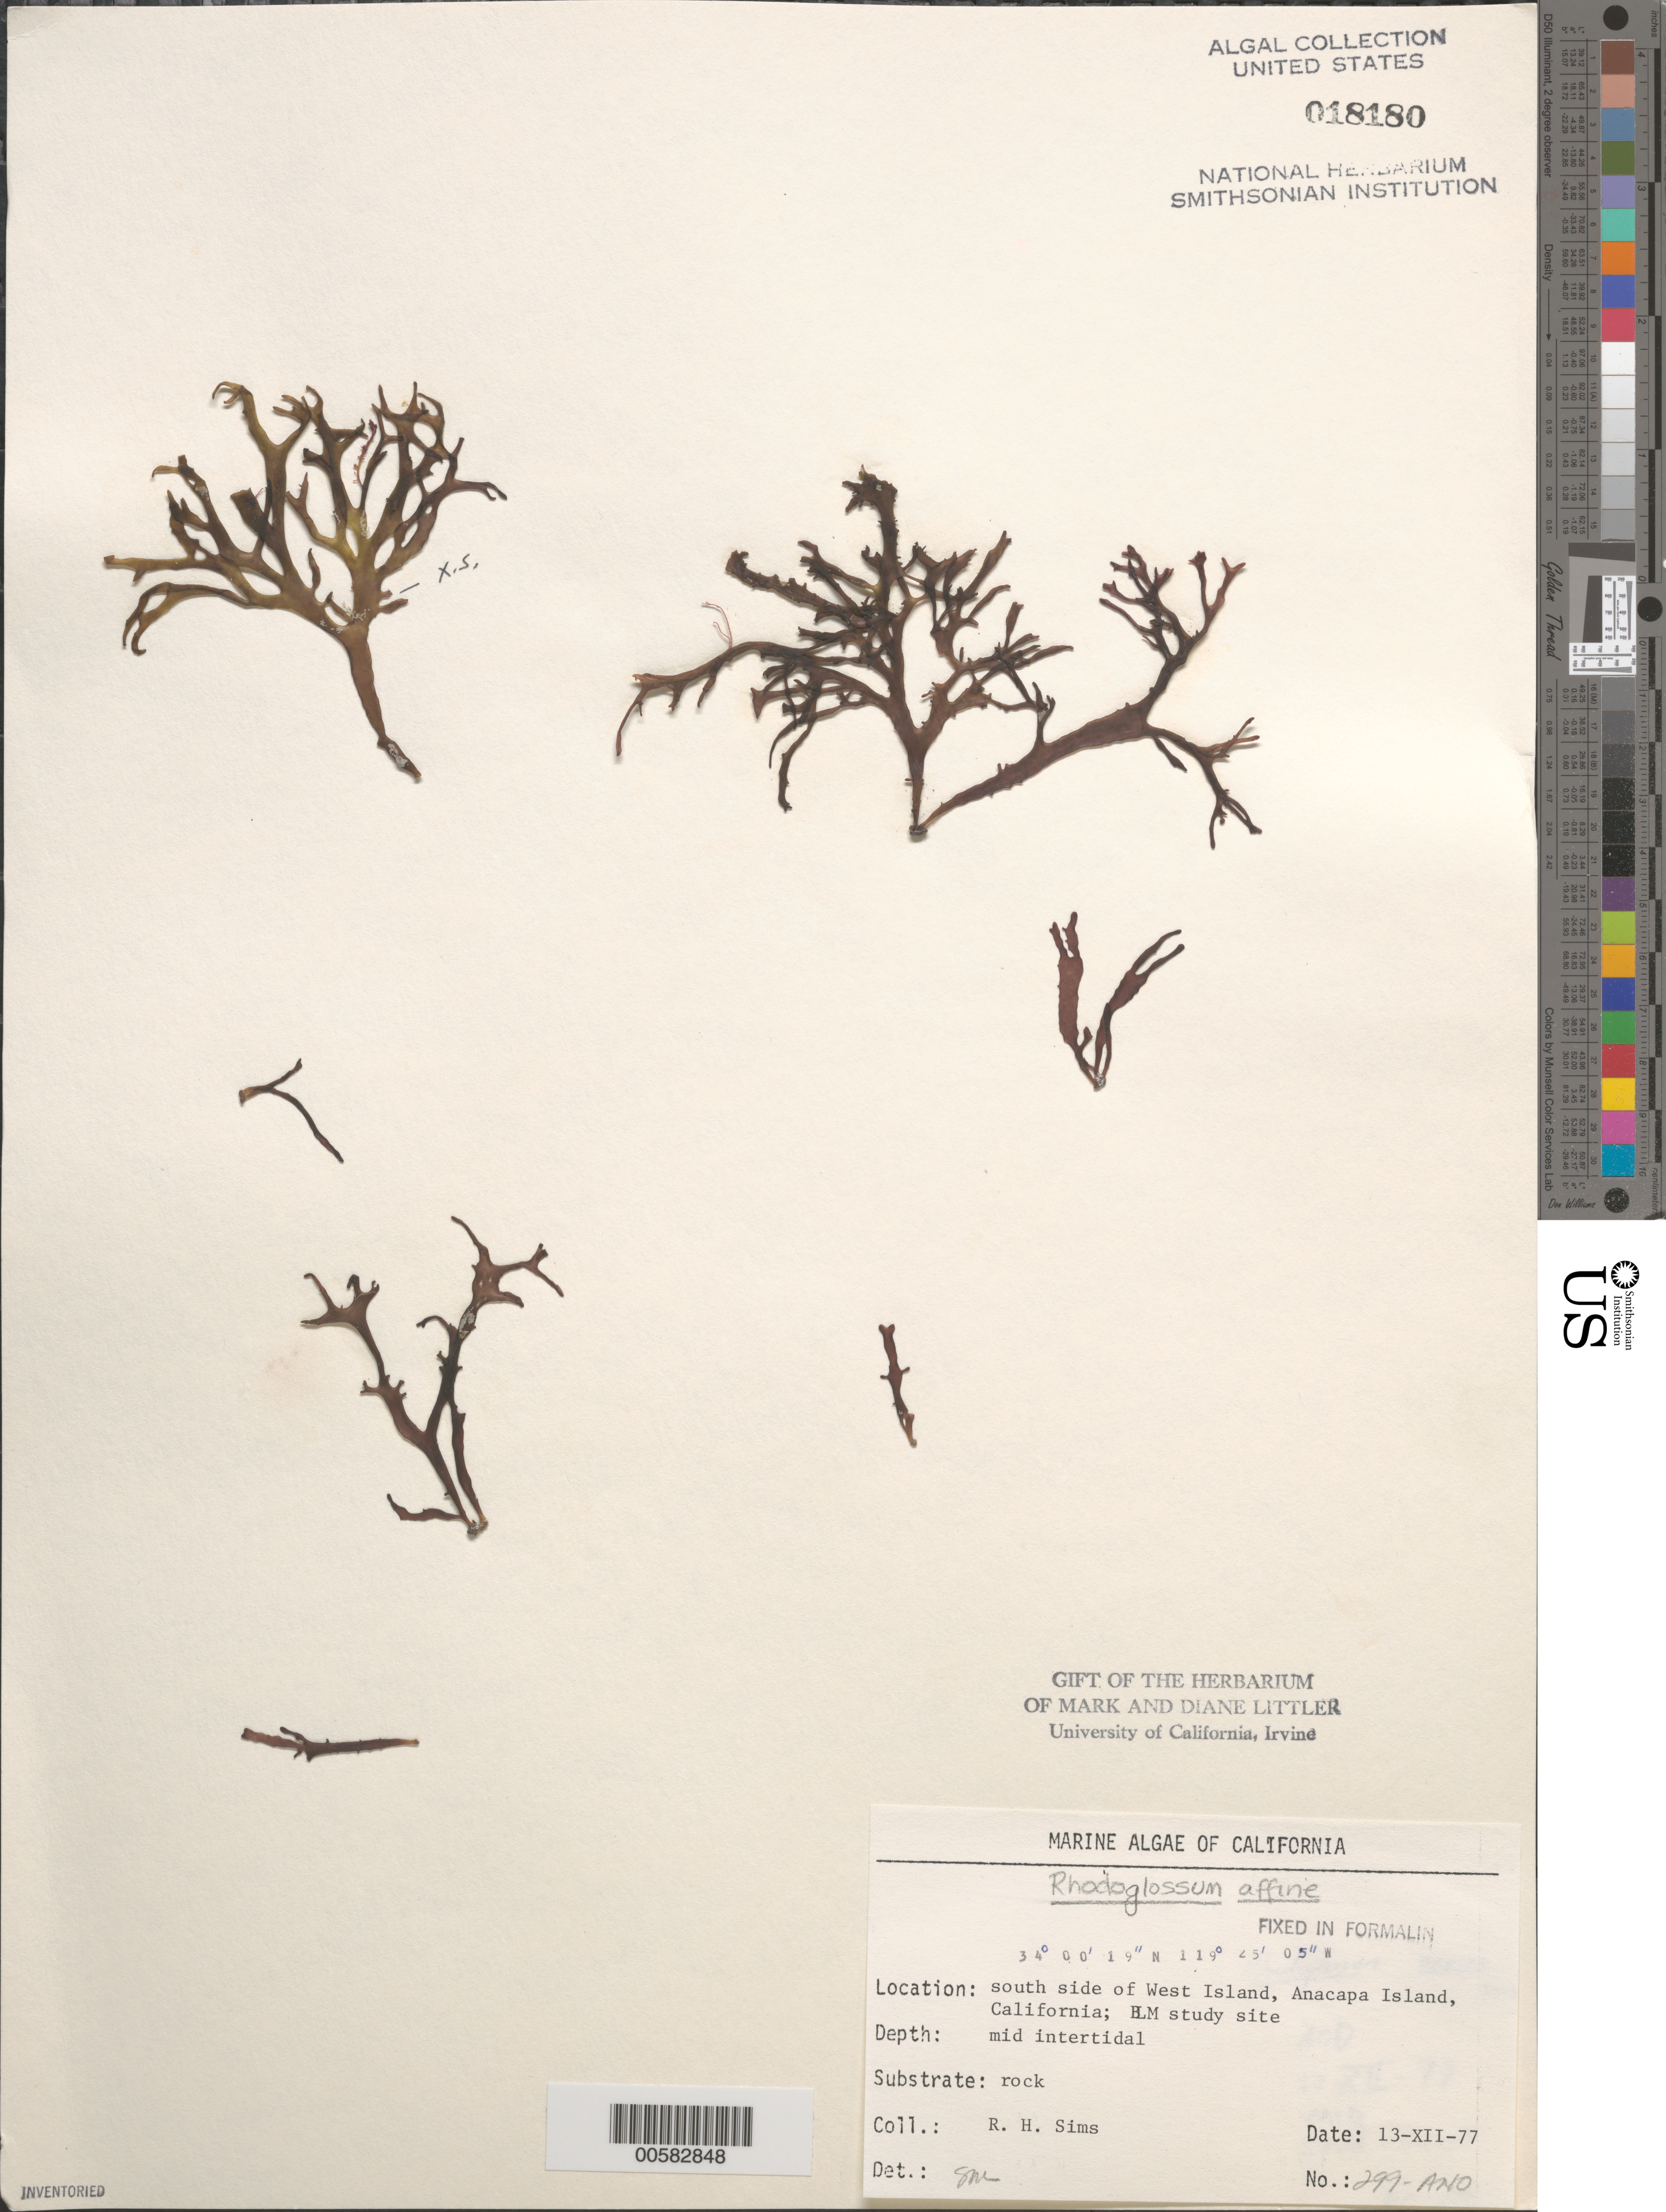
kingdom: Plantae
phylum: Rhodophyta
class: Florideophyceae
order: Gigartinales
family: Gigartinaceae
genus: Mazzaella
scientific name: Mazzaella affinis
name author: (Harvey) Fredericq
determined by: Algae name updating Project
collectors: R. H. Sims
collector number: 299-ANO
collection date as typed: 13 Dec 1977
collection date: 1977-12-13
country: United States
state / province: California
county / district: Ventura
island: Anacapa Island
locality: South side of west island, near Cat Rock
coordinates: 34 00 19 N, 119 25 05 W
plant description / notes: BLM-SOCALBIGHT Rocky Intertidal Survey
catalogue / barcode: US 18180